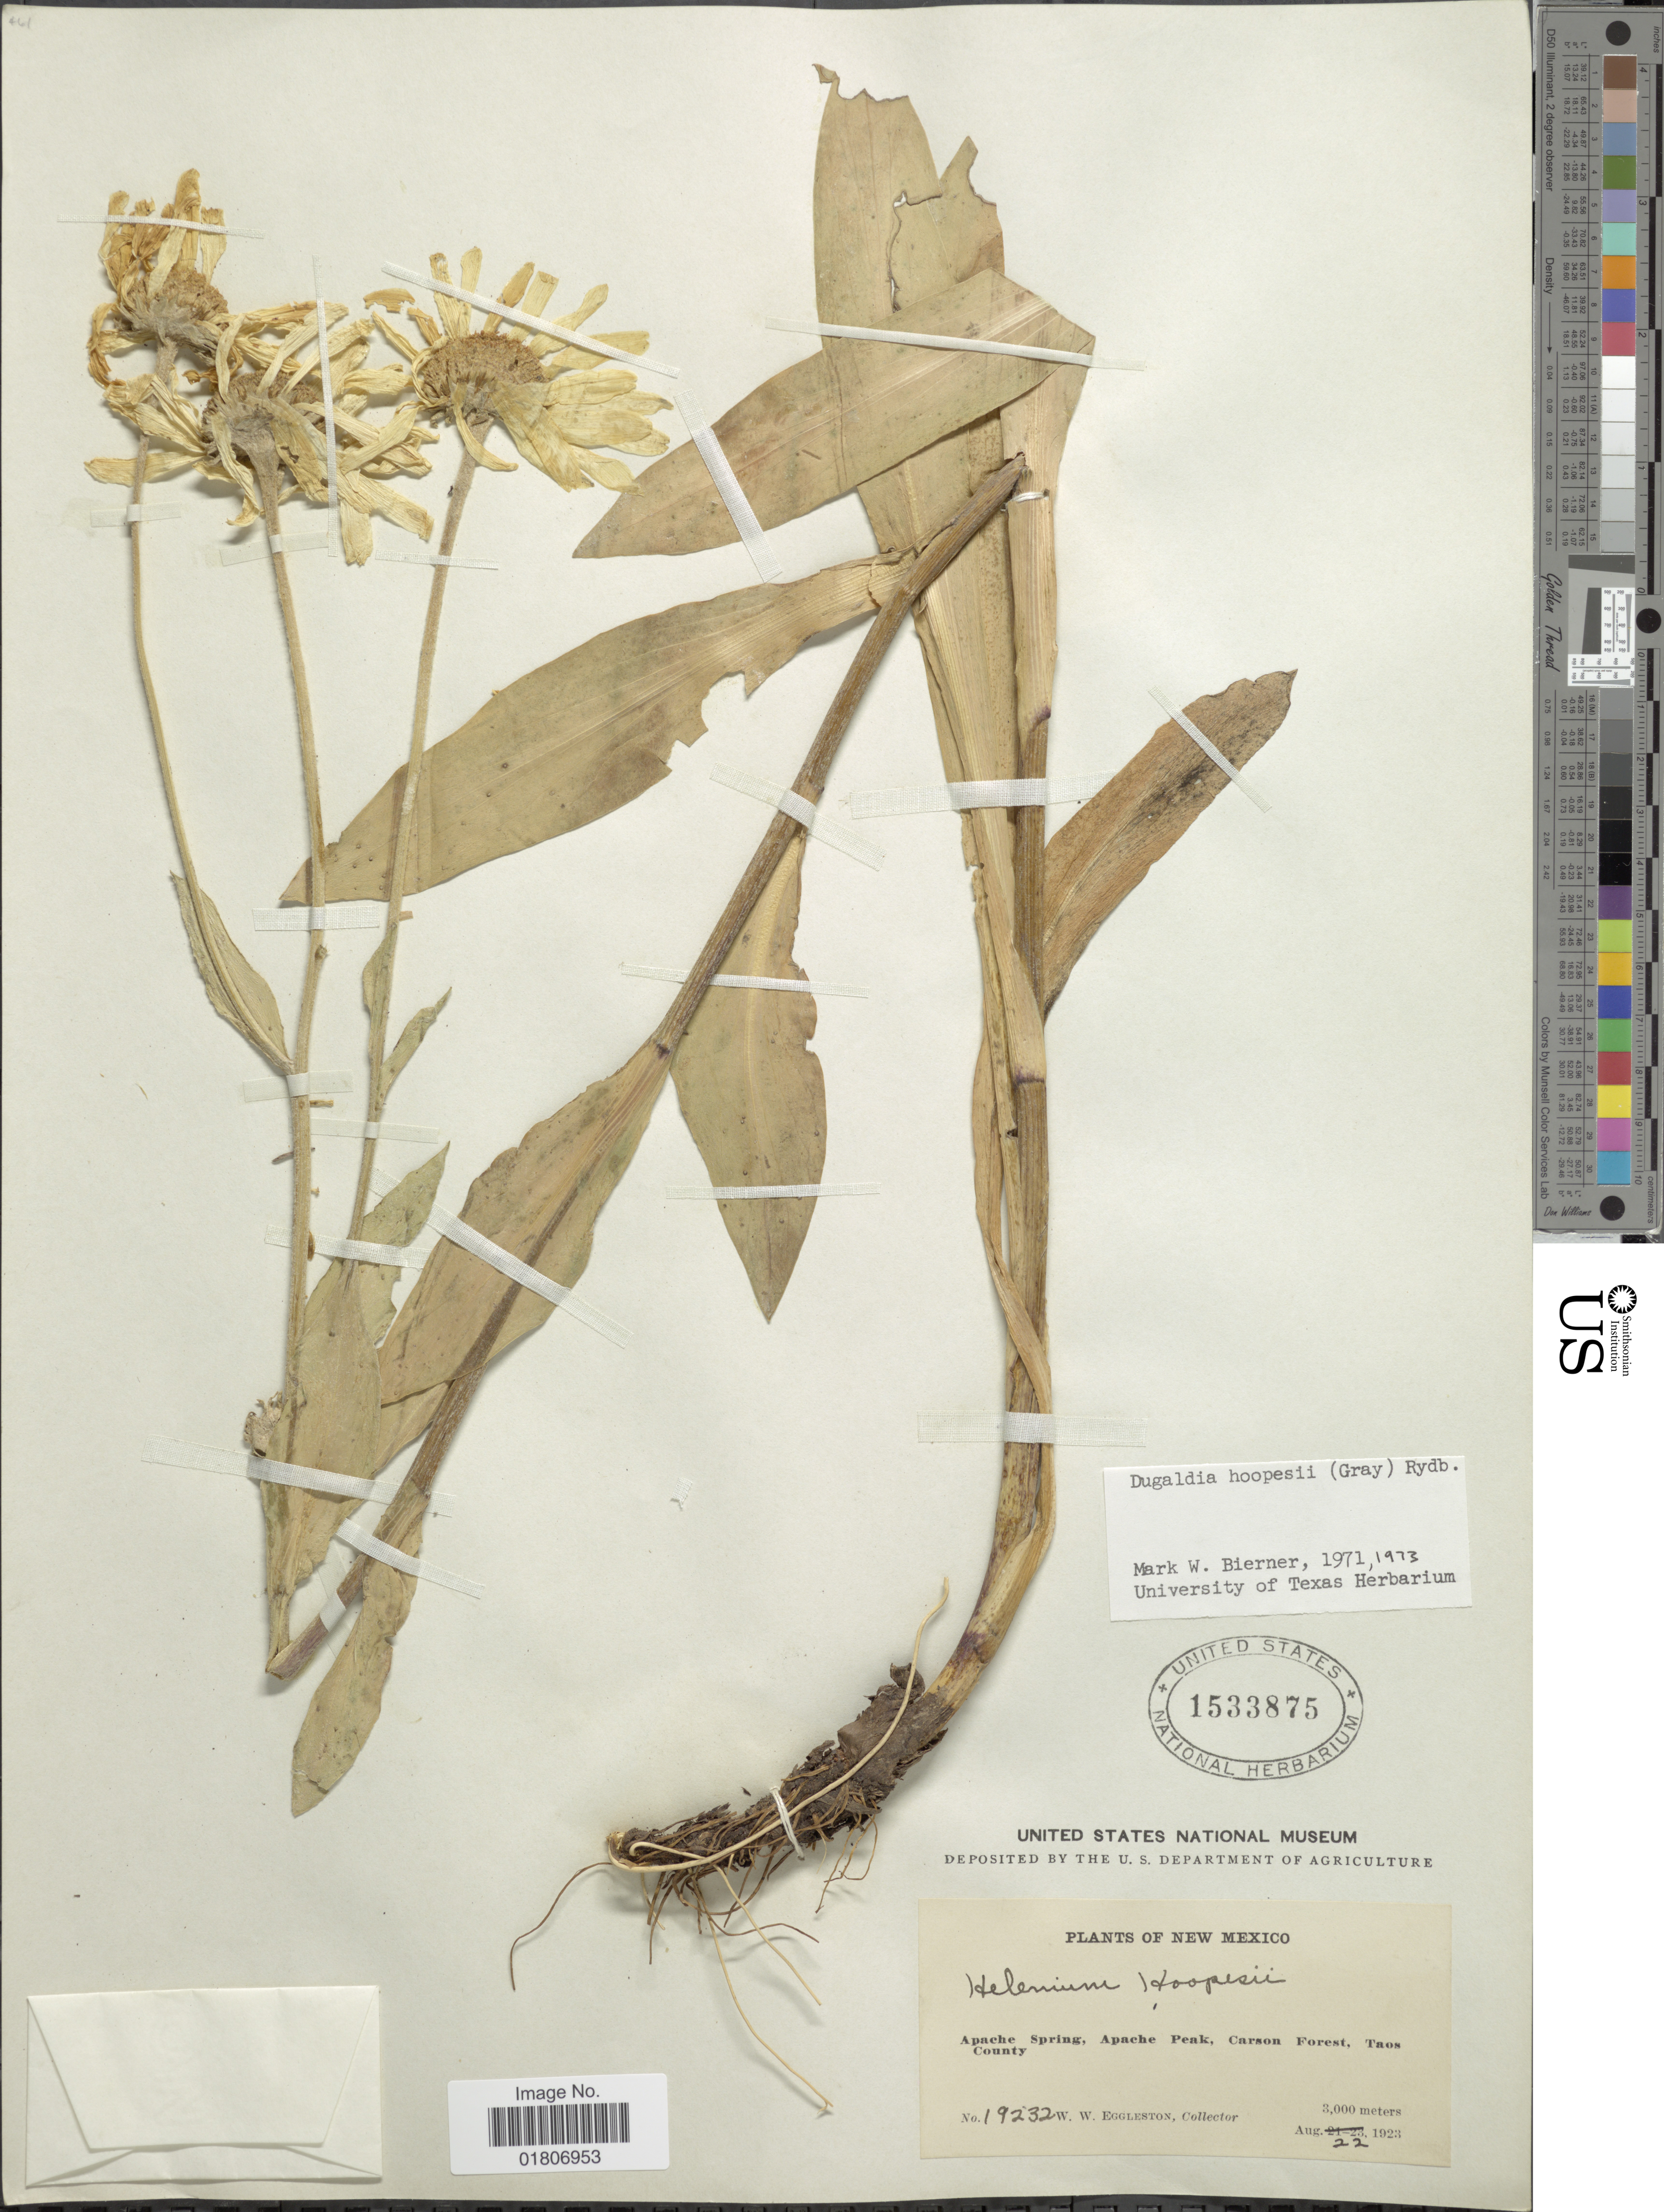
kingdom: Plantae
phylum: Tracheophyta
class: Magnoliopsida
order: Asterales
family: Asteraceae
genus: Dugaldia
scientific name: Dugaldia hoopesii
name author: (A. Gray) Rydb.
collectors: W. W. Eggleston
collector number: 19232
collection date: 1923-08-22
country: United States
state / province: New Mexico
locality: Apache Spring, Apache Peak, Carson Forest, Taos County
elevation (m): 3000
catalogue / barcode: US 1533875